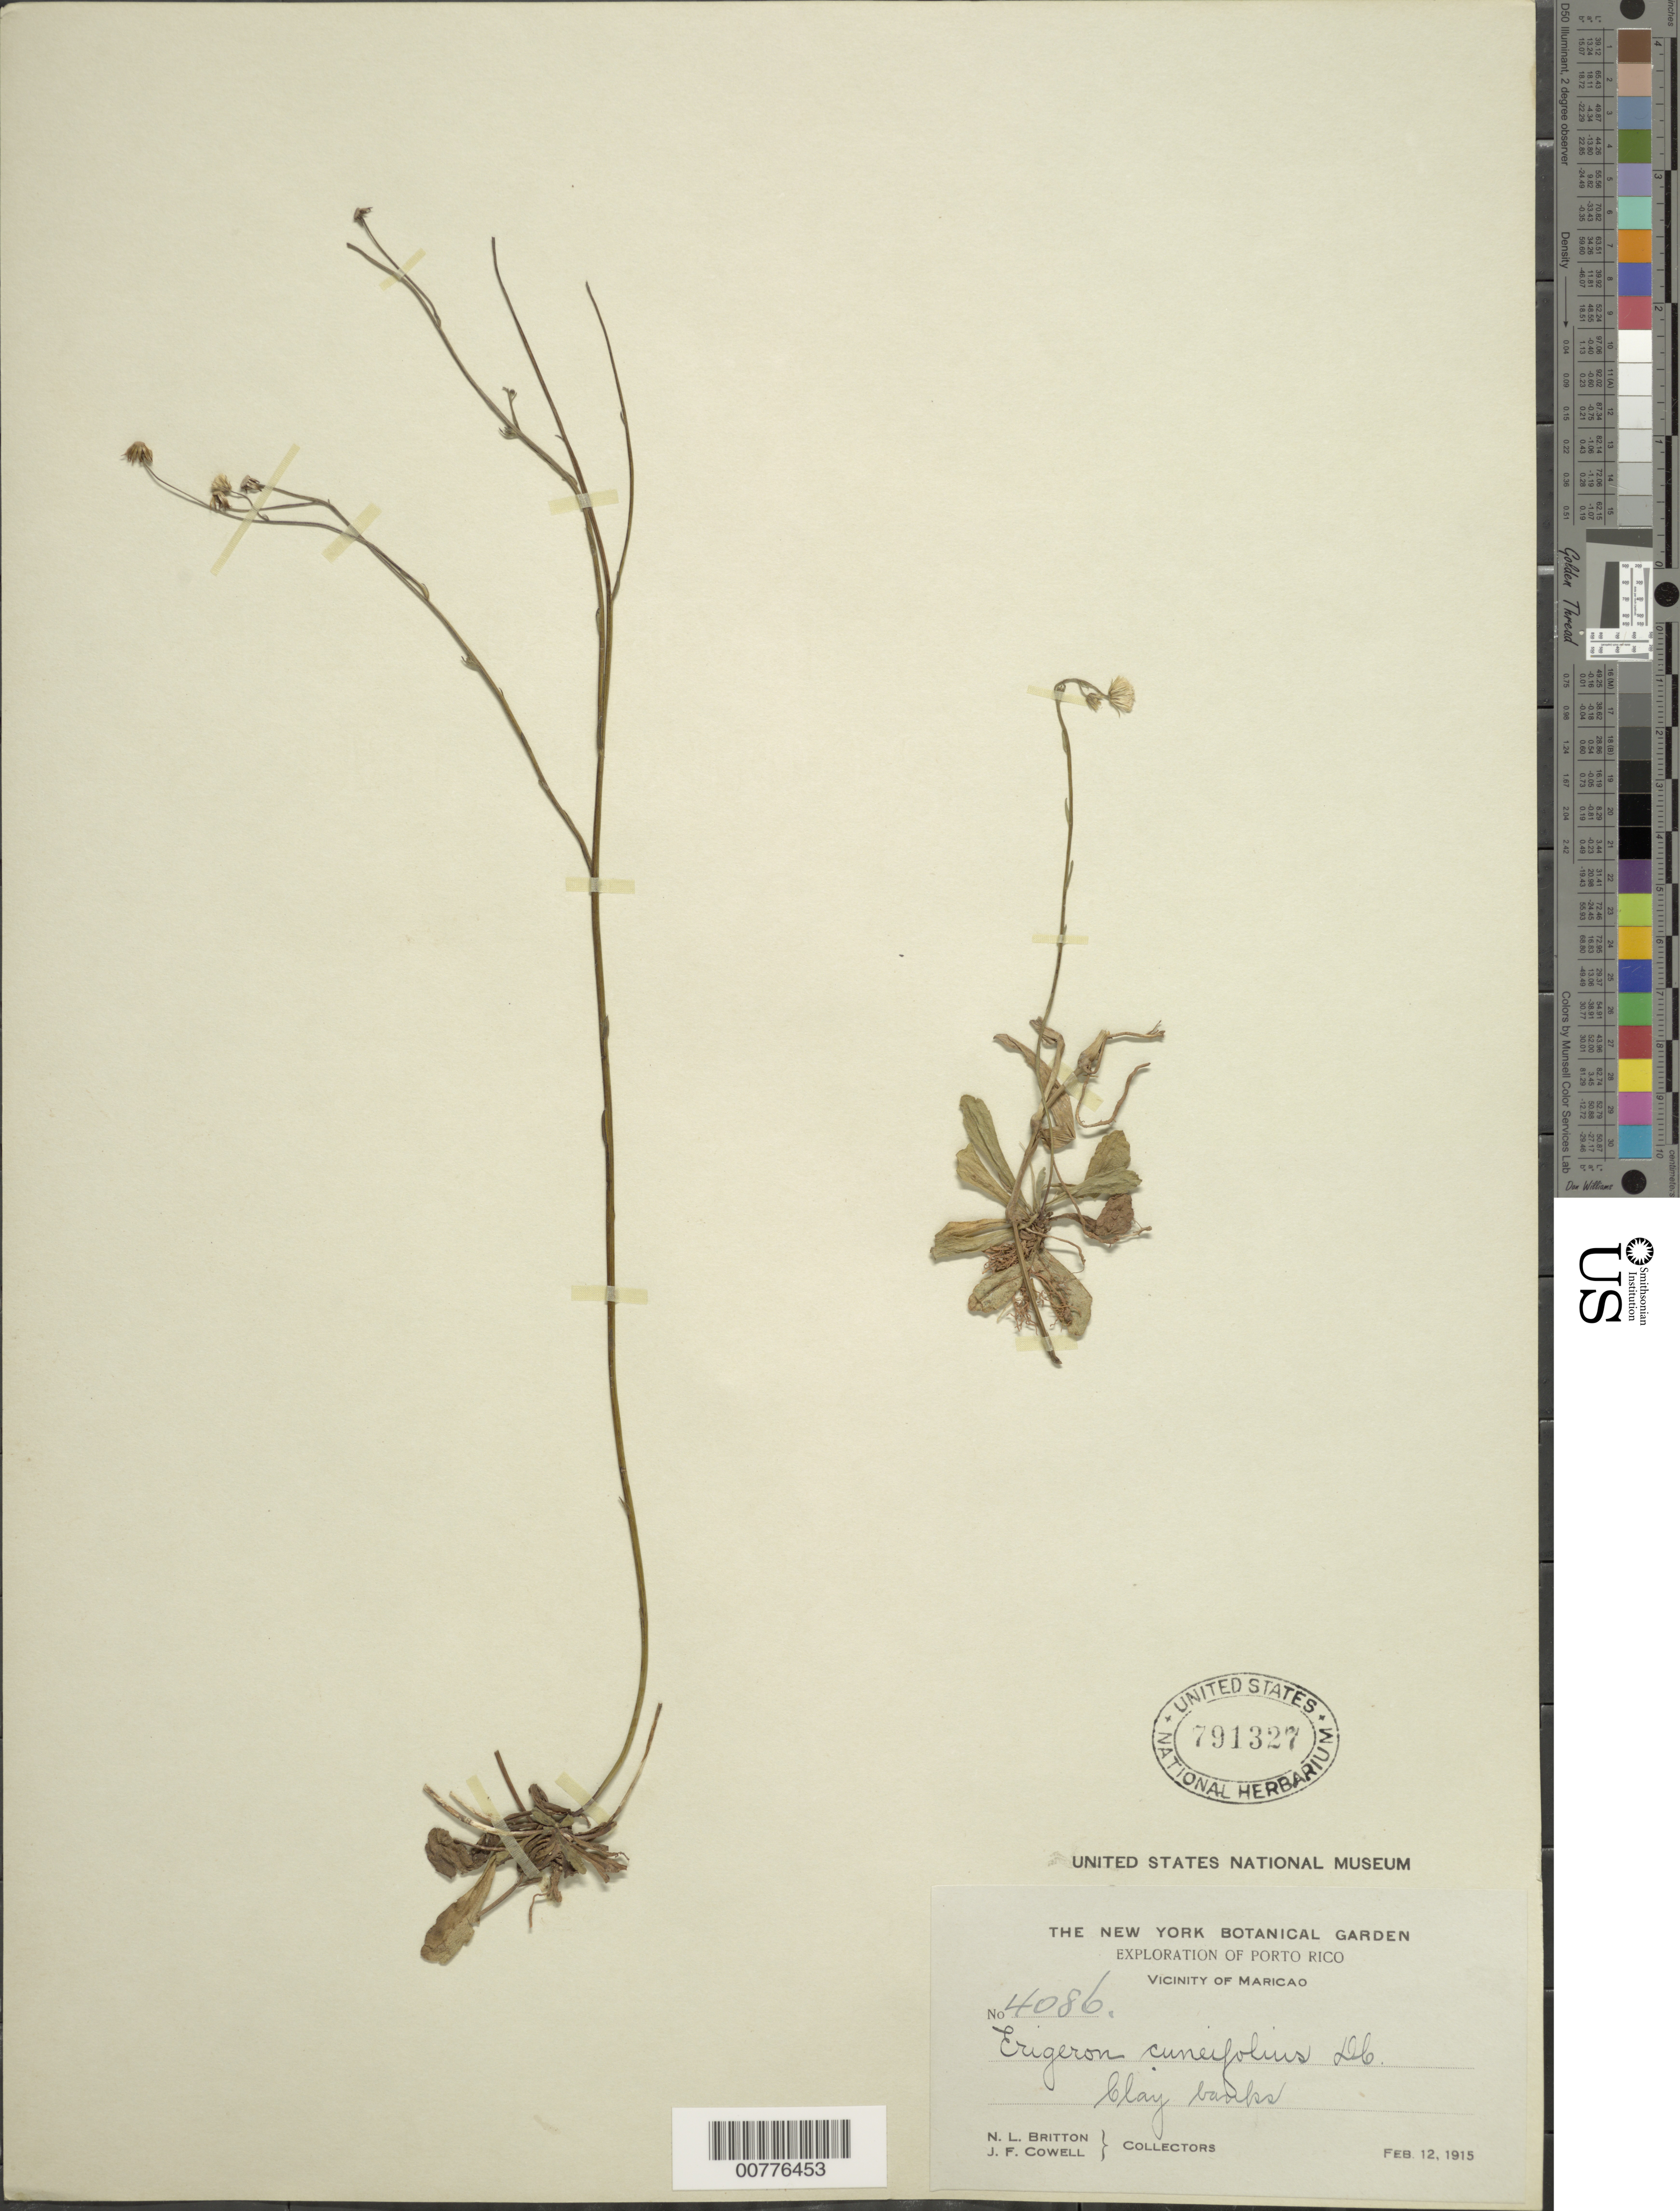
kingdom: Plantae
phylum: Tracheophyta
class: Magnoliopsida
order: Asterales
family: Asteraceae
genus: Erigeron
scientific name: Erigeron cuneifolius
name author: DC.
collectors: N. Britton & J. F. Cowell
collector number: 4086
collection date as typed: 12 Feb 1915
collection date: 1915-02-12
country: Puerto Rico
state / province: Maricao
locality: Vicinity of Maricao. Clay banks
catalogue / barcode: US 791327